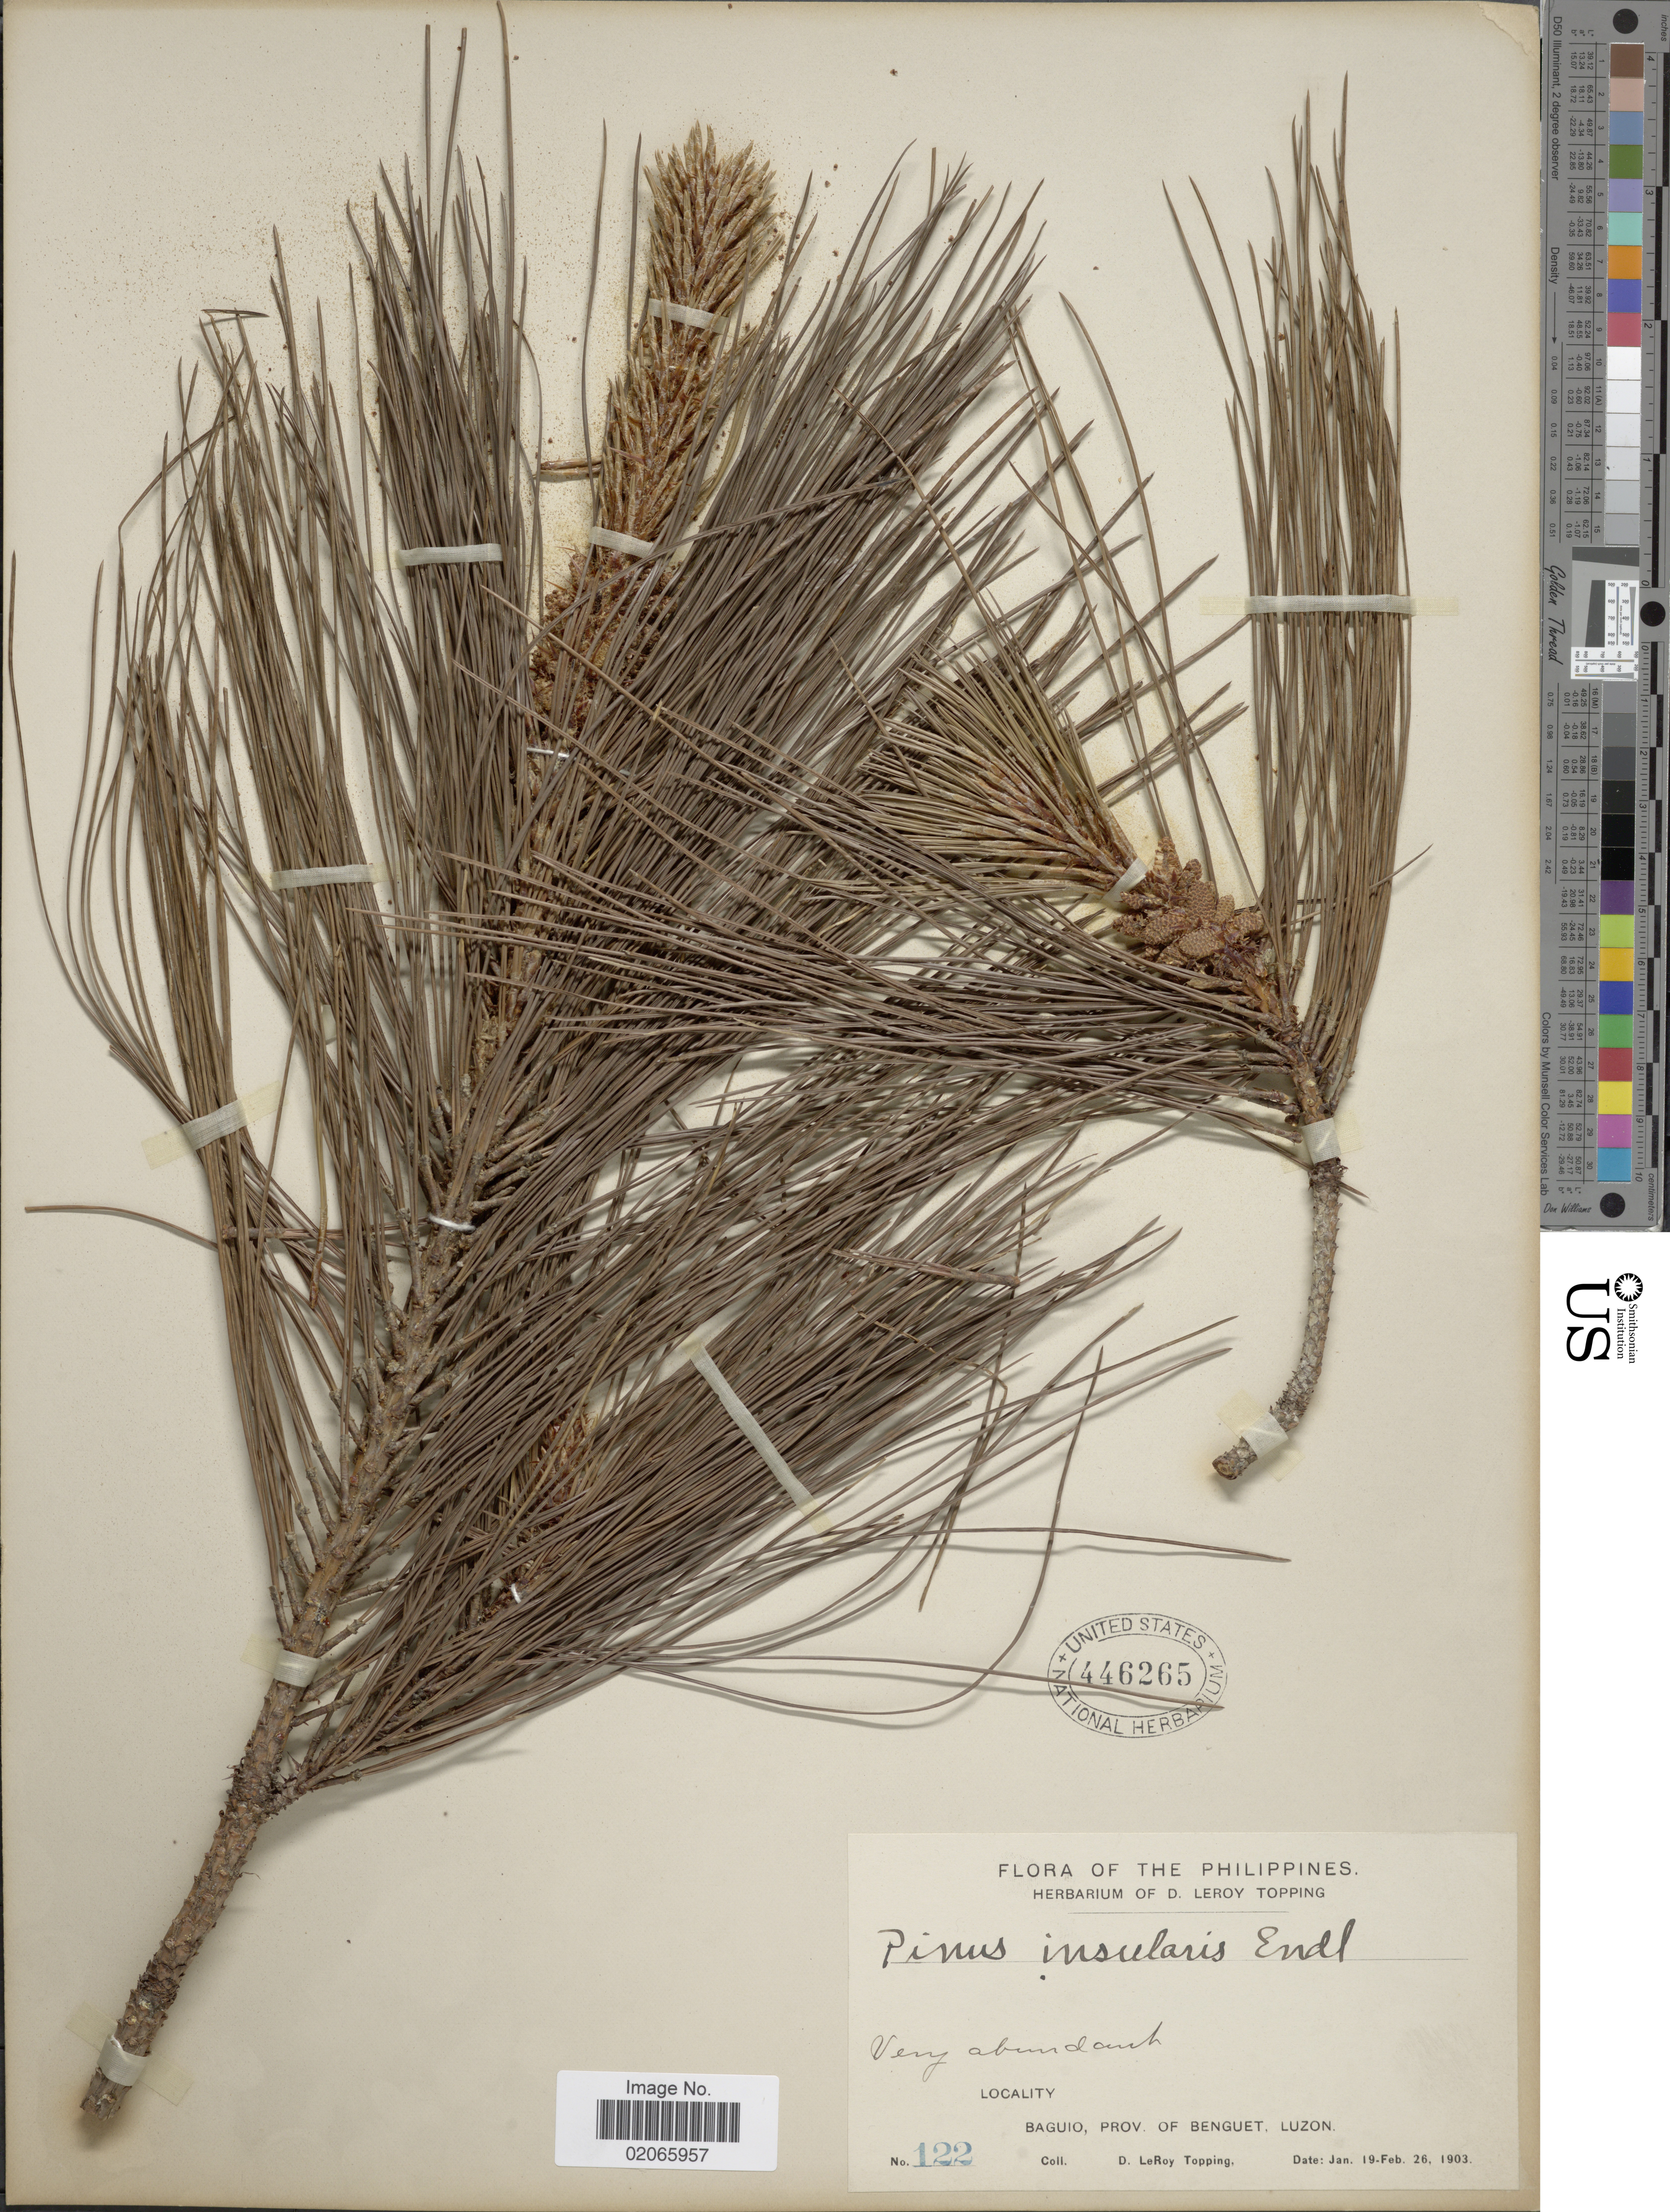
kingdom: Plantae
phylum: Tracheophyta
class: Pinopsida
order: Pinales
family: Pinaceae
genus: Pinus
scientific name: Pinus insularis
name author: Endl.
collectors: D. L. Topping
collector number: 122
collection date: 1903-01-19/1903-02-26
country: Philippines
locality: Baguio, Prov. of Benguet, Luzon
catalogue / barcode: US 446265